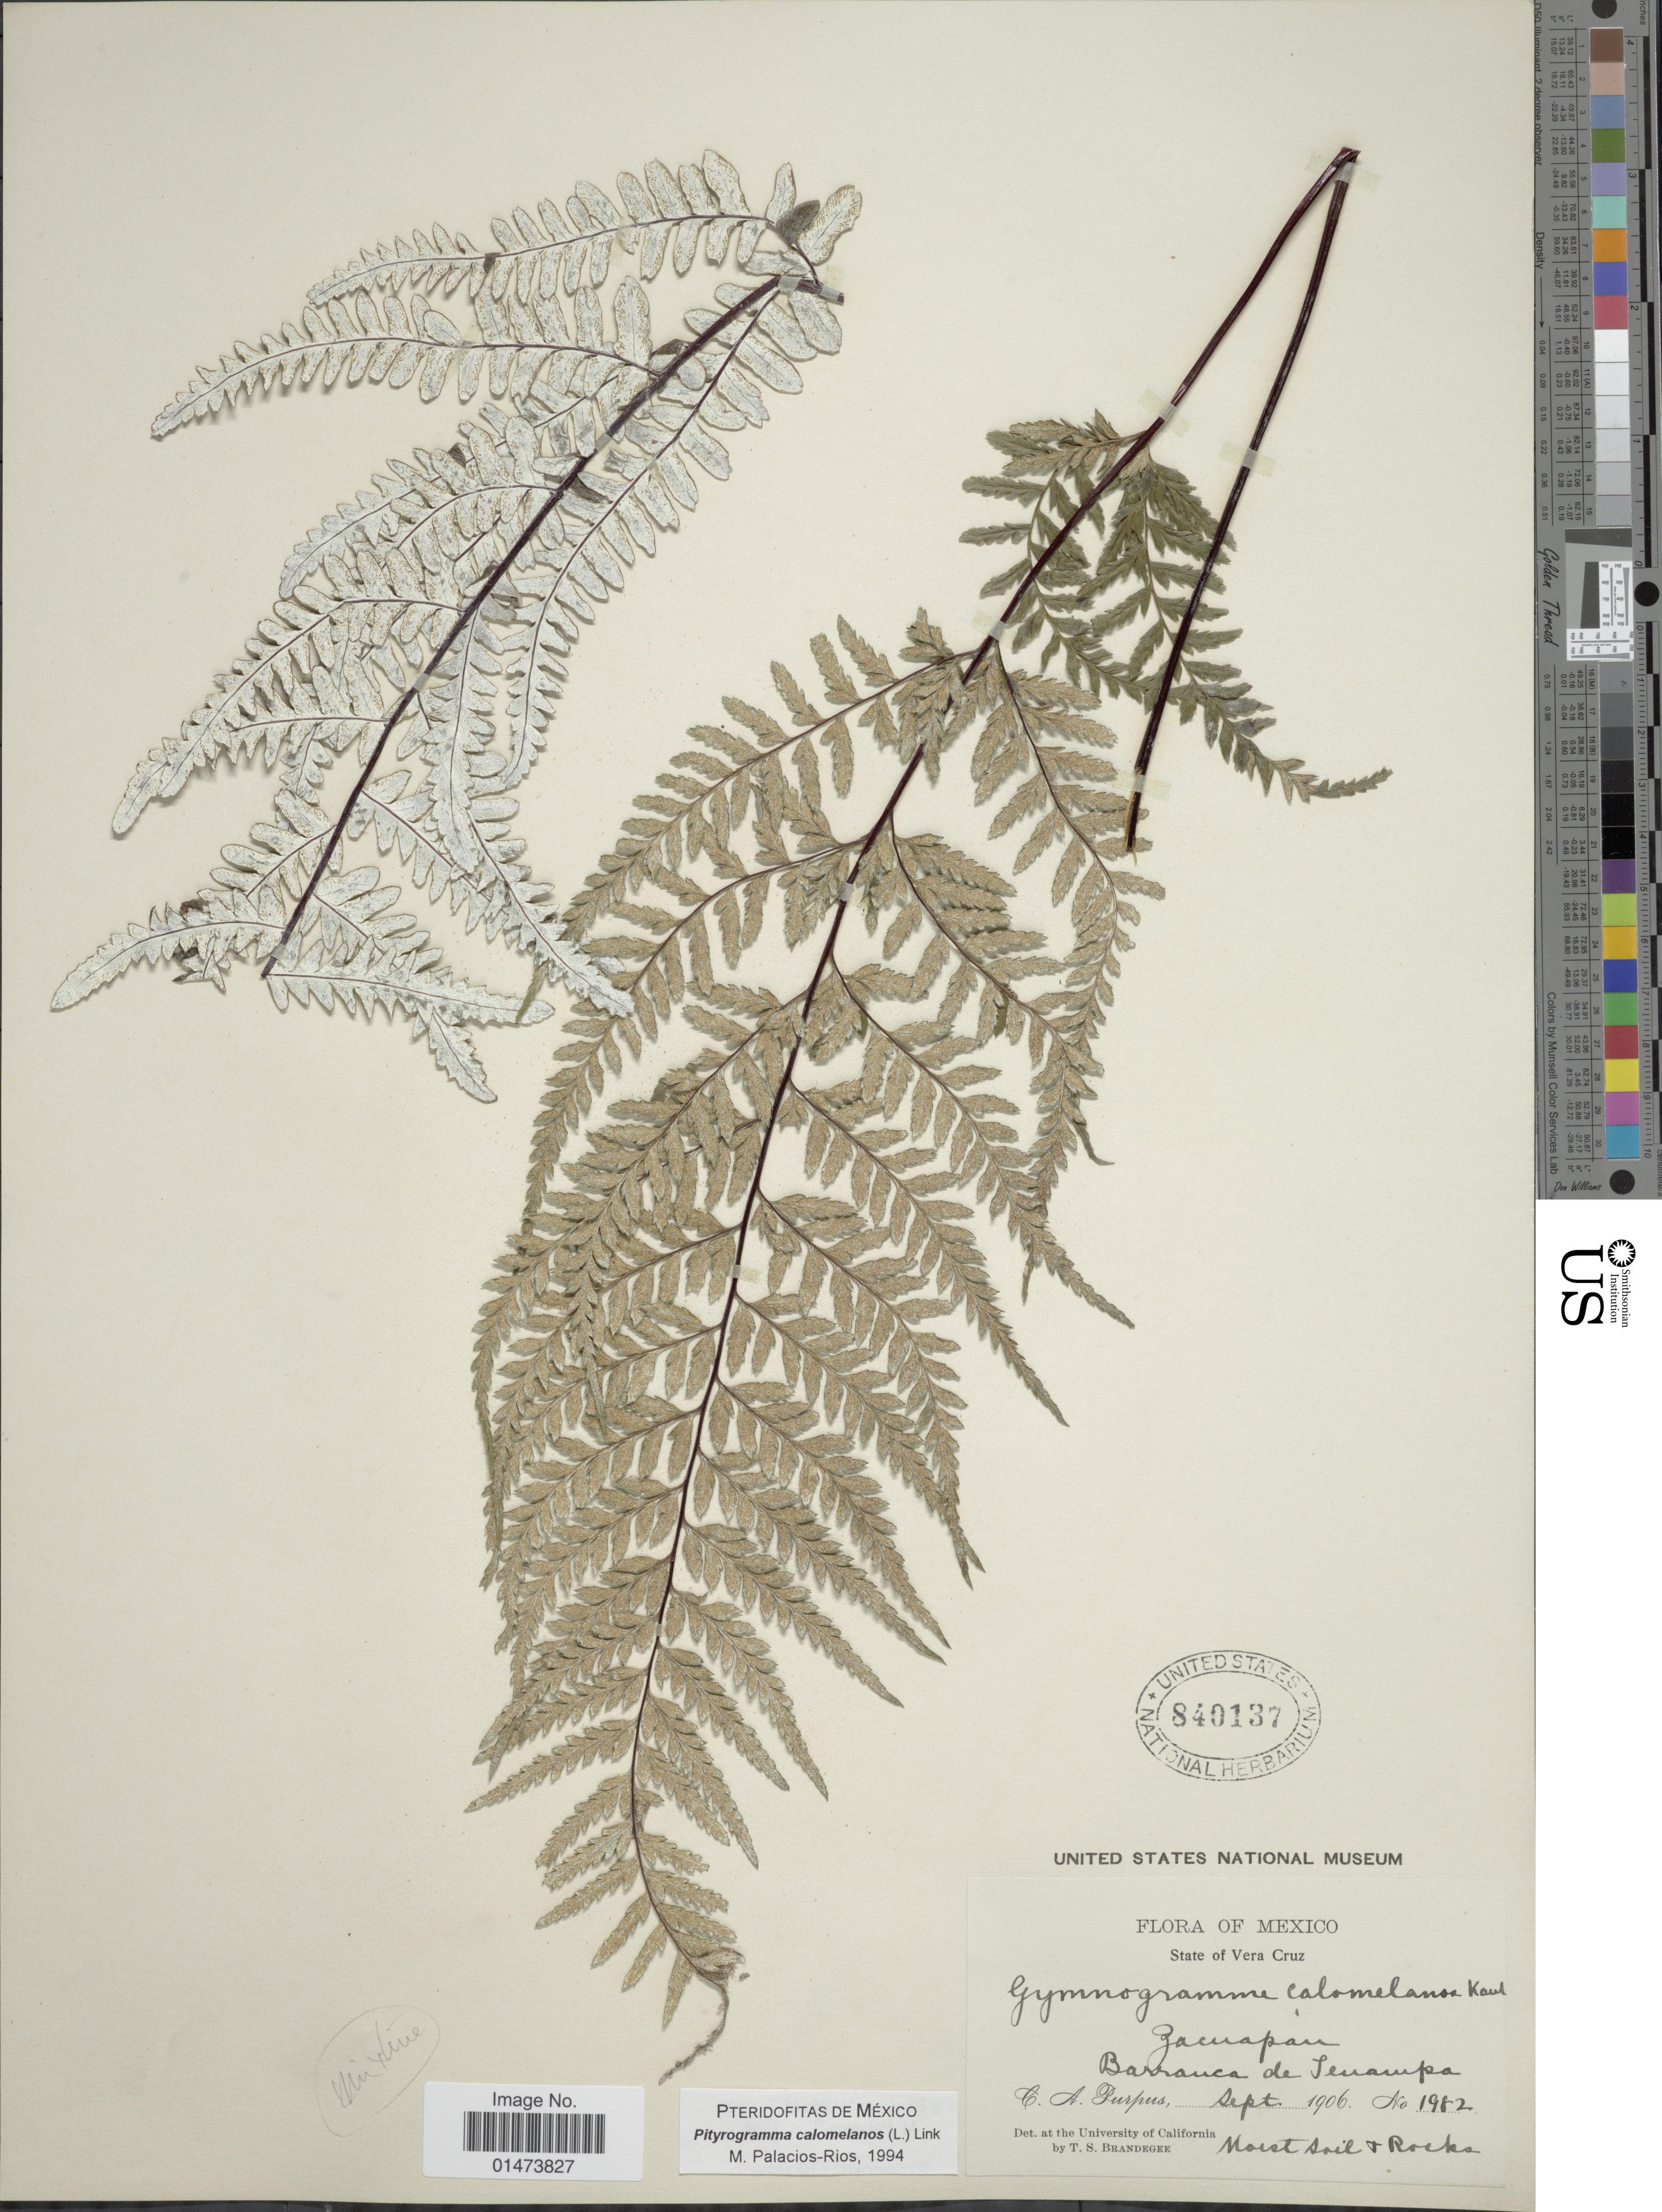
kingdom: Plantae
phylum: Tracheophyta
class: Polypodiopsida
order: Polypodiales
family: Pteridaceae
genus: Pityrogramma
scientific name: Pityrogramma calomelanos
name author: (L.) Link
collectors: C. A. Purpus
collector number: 1982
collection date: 1906-09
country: Mexico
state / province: Veracruz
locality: Barrauca de Tenampa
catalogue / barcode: US 840137